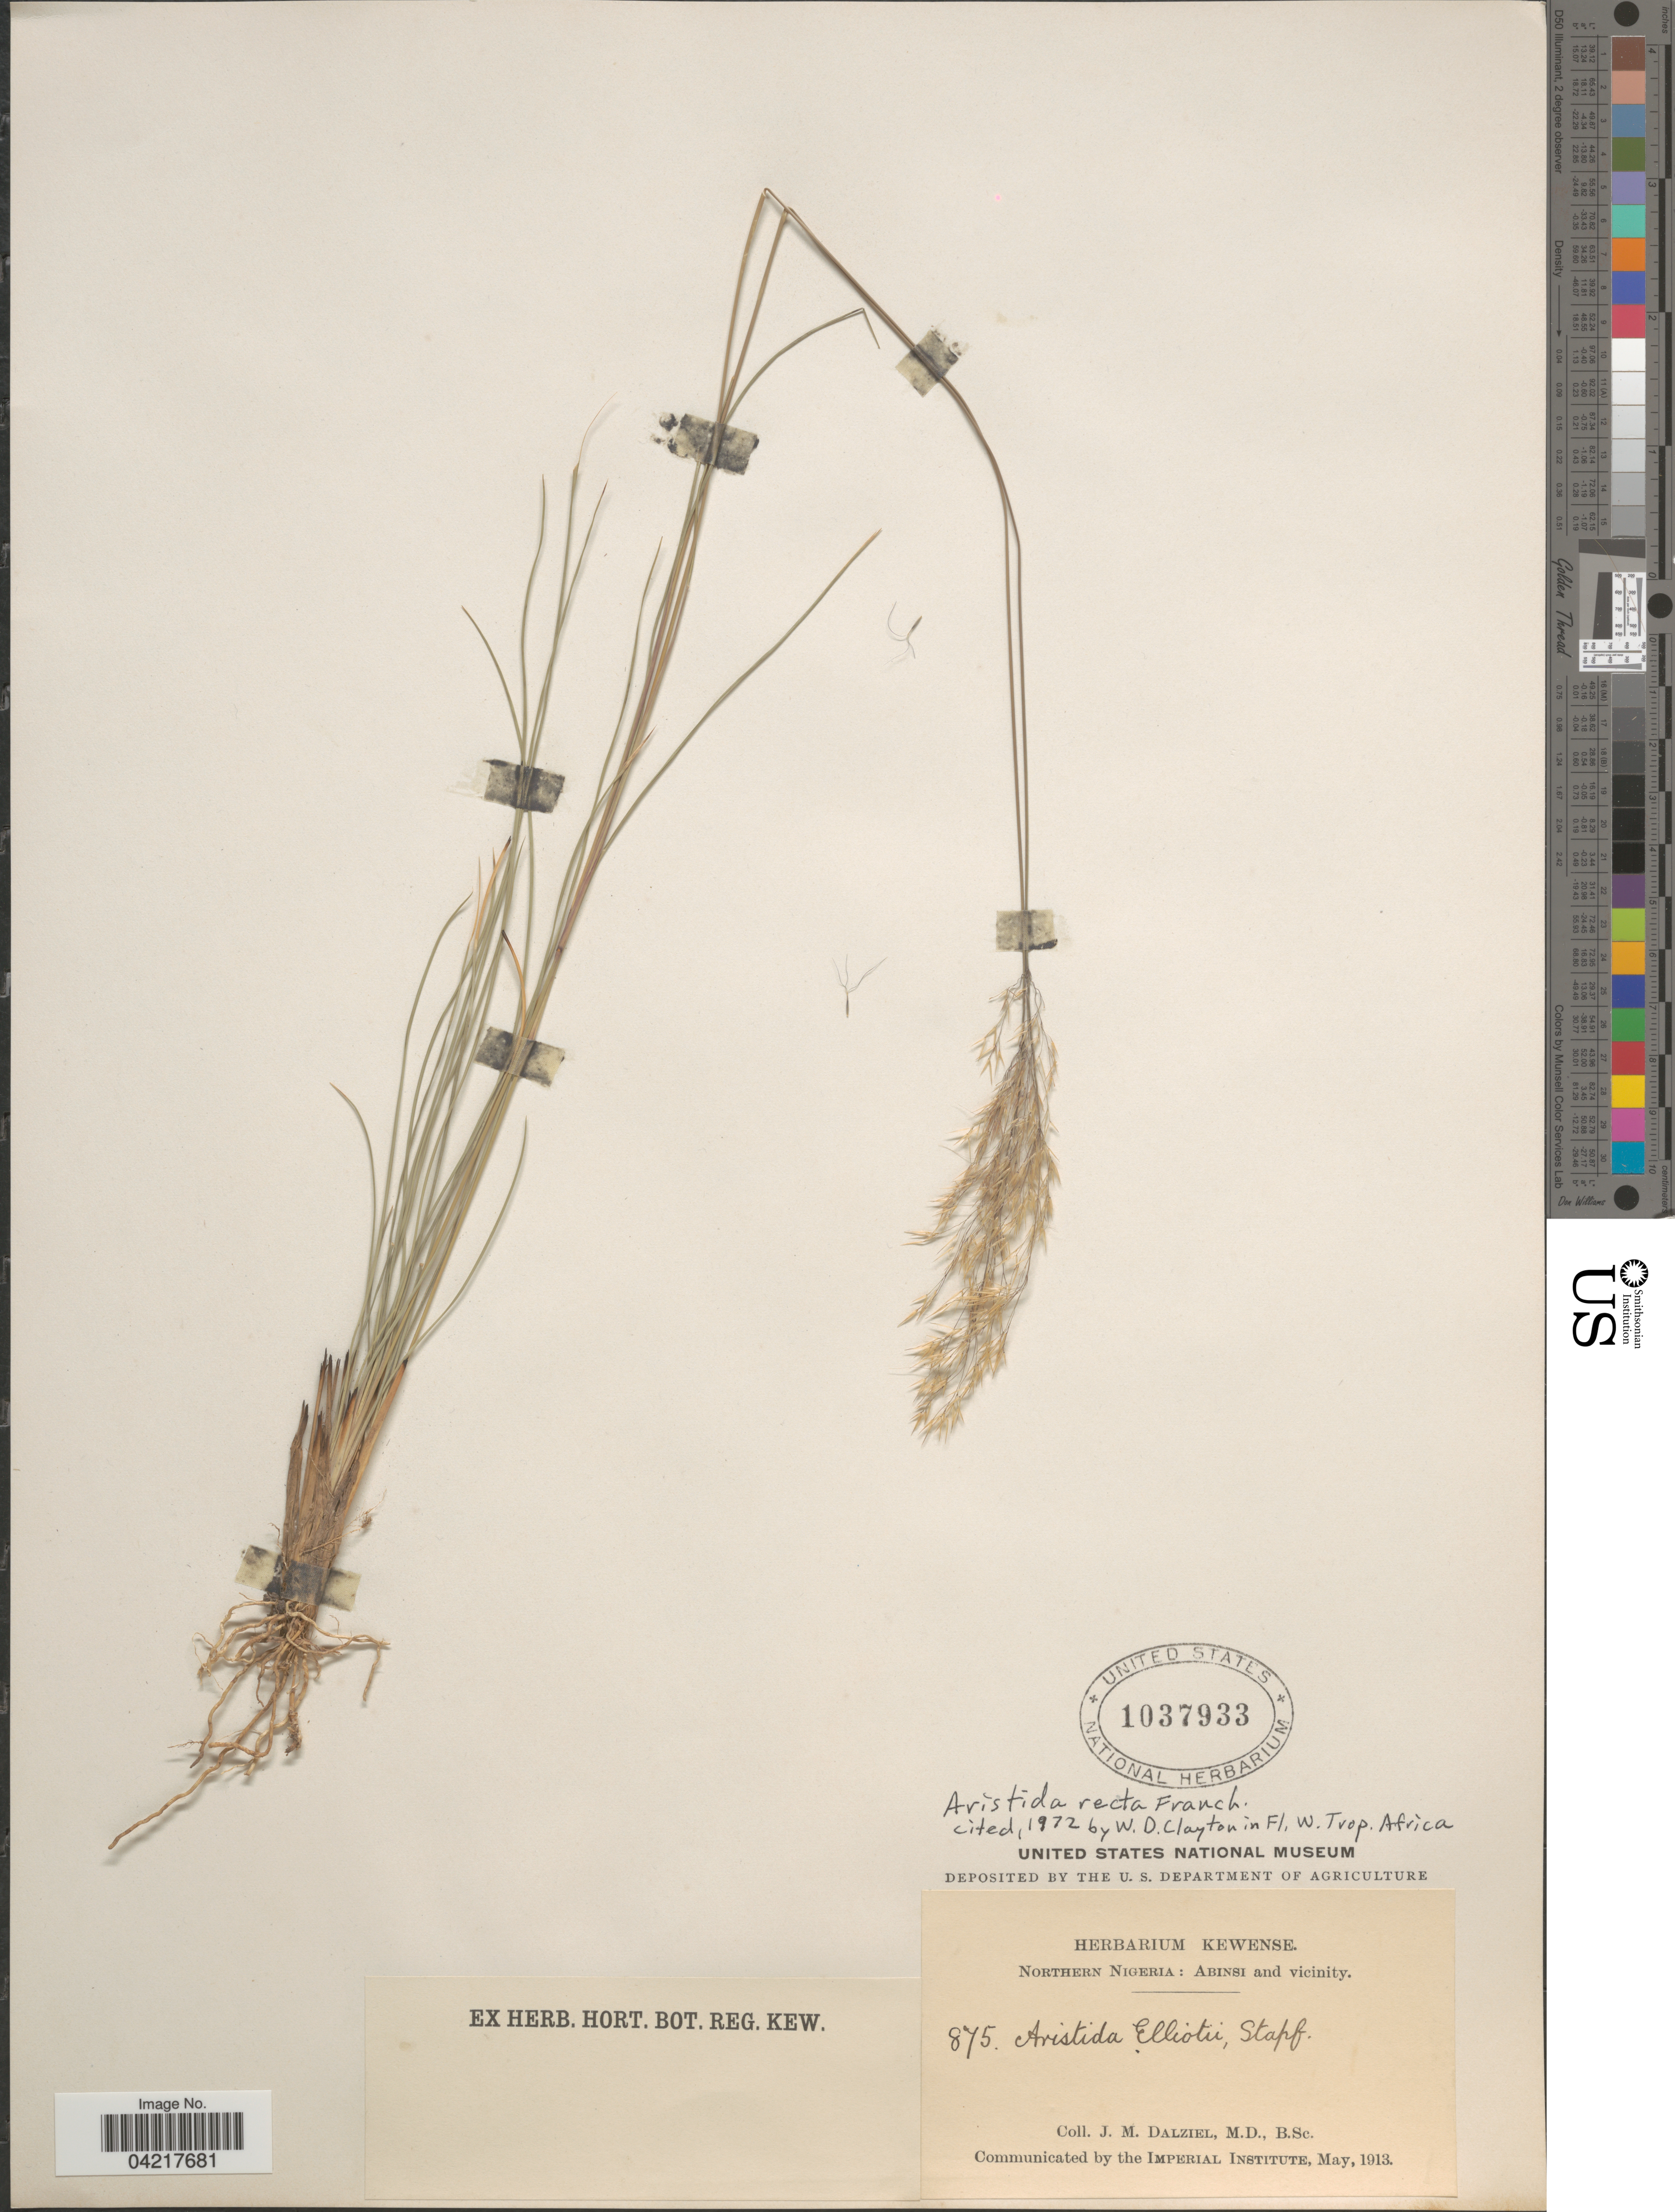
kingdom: Plantae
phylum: Tracheophyta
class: Liliopsida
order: Poales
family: Poaceae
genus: Aristida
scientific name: Aristida recta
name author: Franch.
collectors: J. Dalziel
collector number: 875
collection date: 1913-05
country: Nigeria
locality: Northern Nigeria: Abinsi and vicinity.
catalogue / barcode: US 1037933